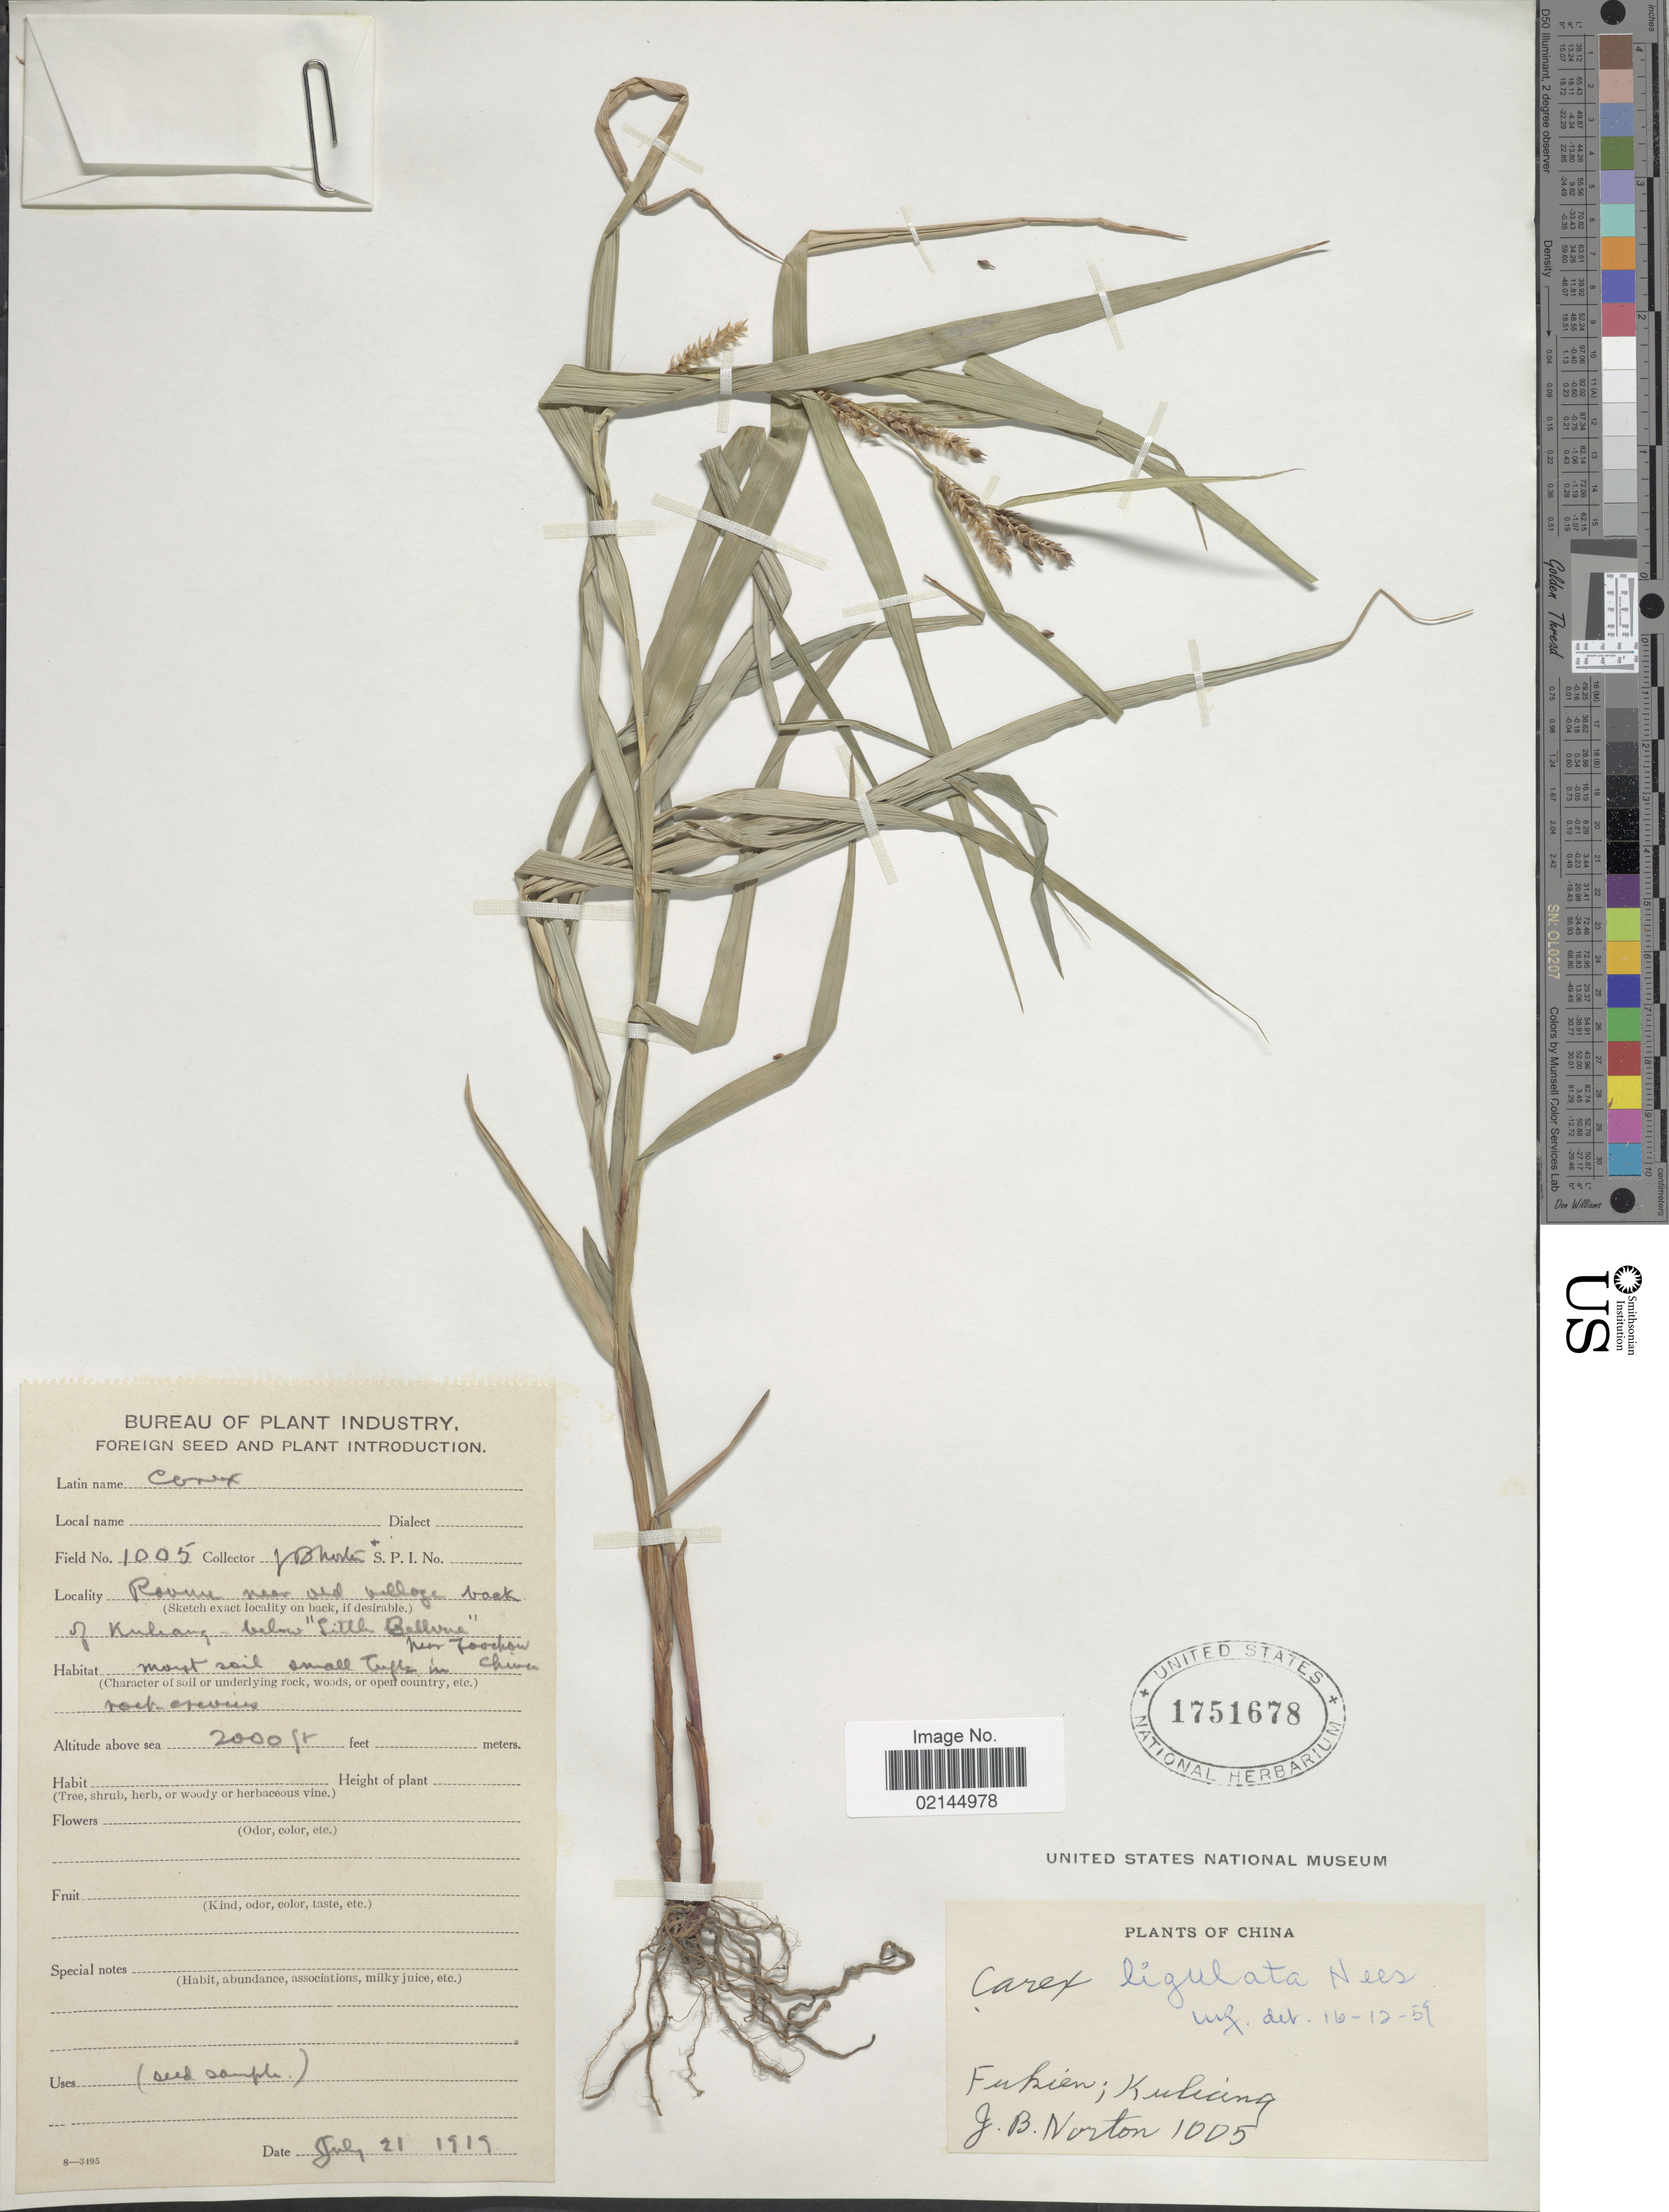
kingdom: Plantae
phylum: Tracheophyta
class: Liliopsida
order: Poales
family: Cyperaceae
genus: Carex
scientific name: Carex ligulata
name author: Nees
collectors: J. B. Norton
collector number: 1005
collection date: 1919-07-21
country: China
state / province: Fujian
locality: Ravine near old village back of Kuliang, below "Silth-Bellivue" [interpreted]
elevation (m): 610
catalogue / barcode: US 1751678